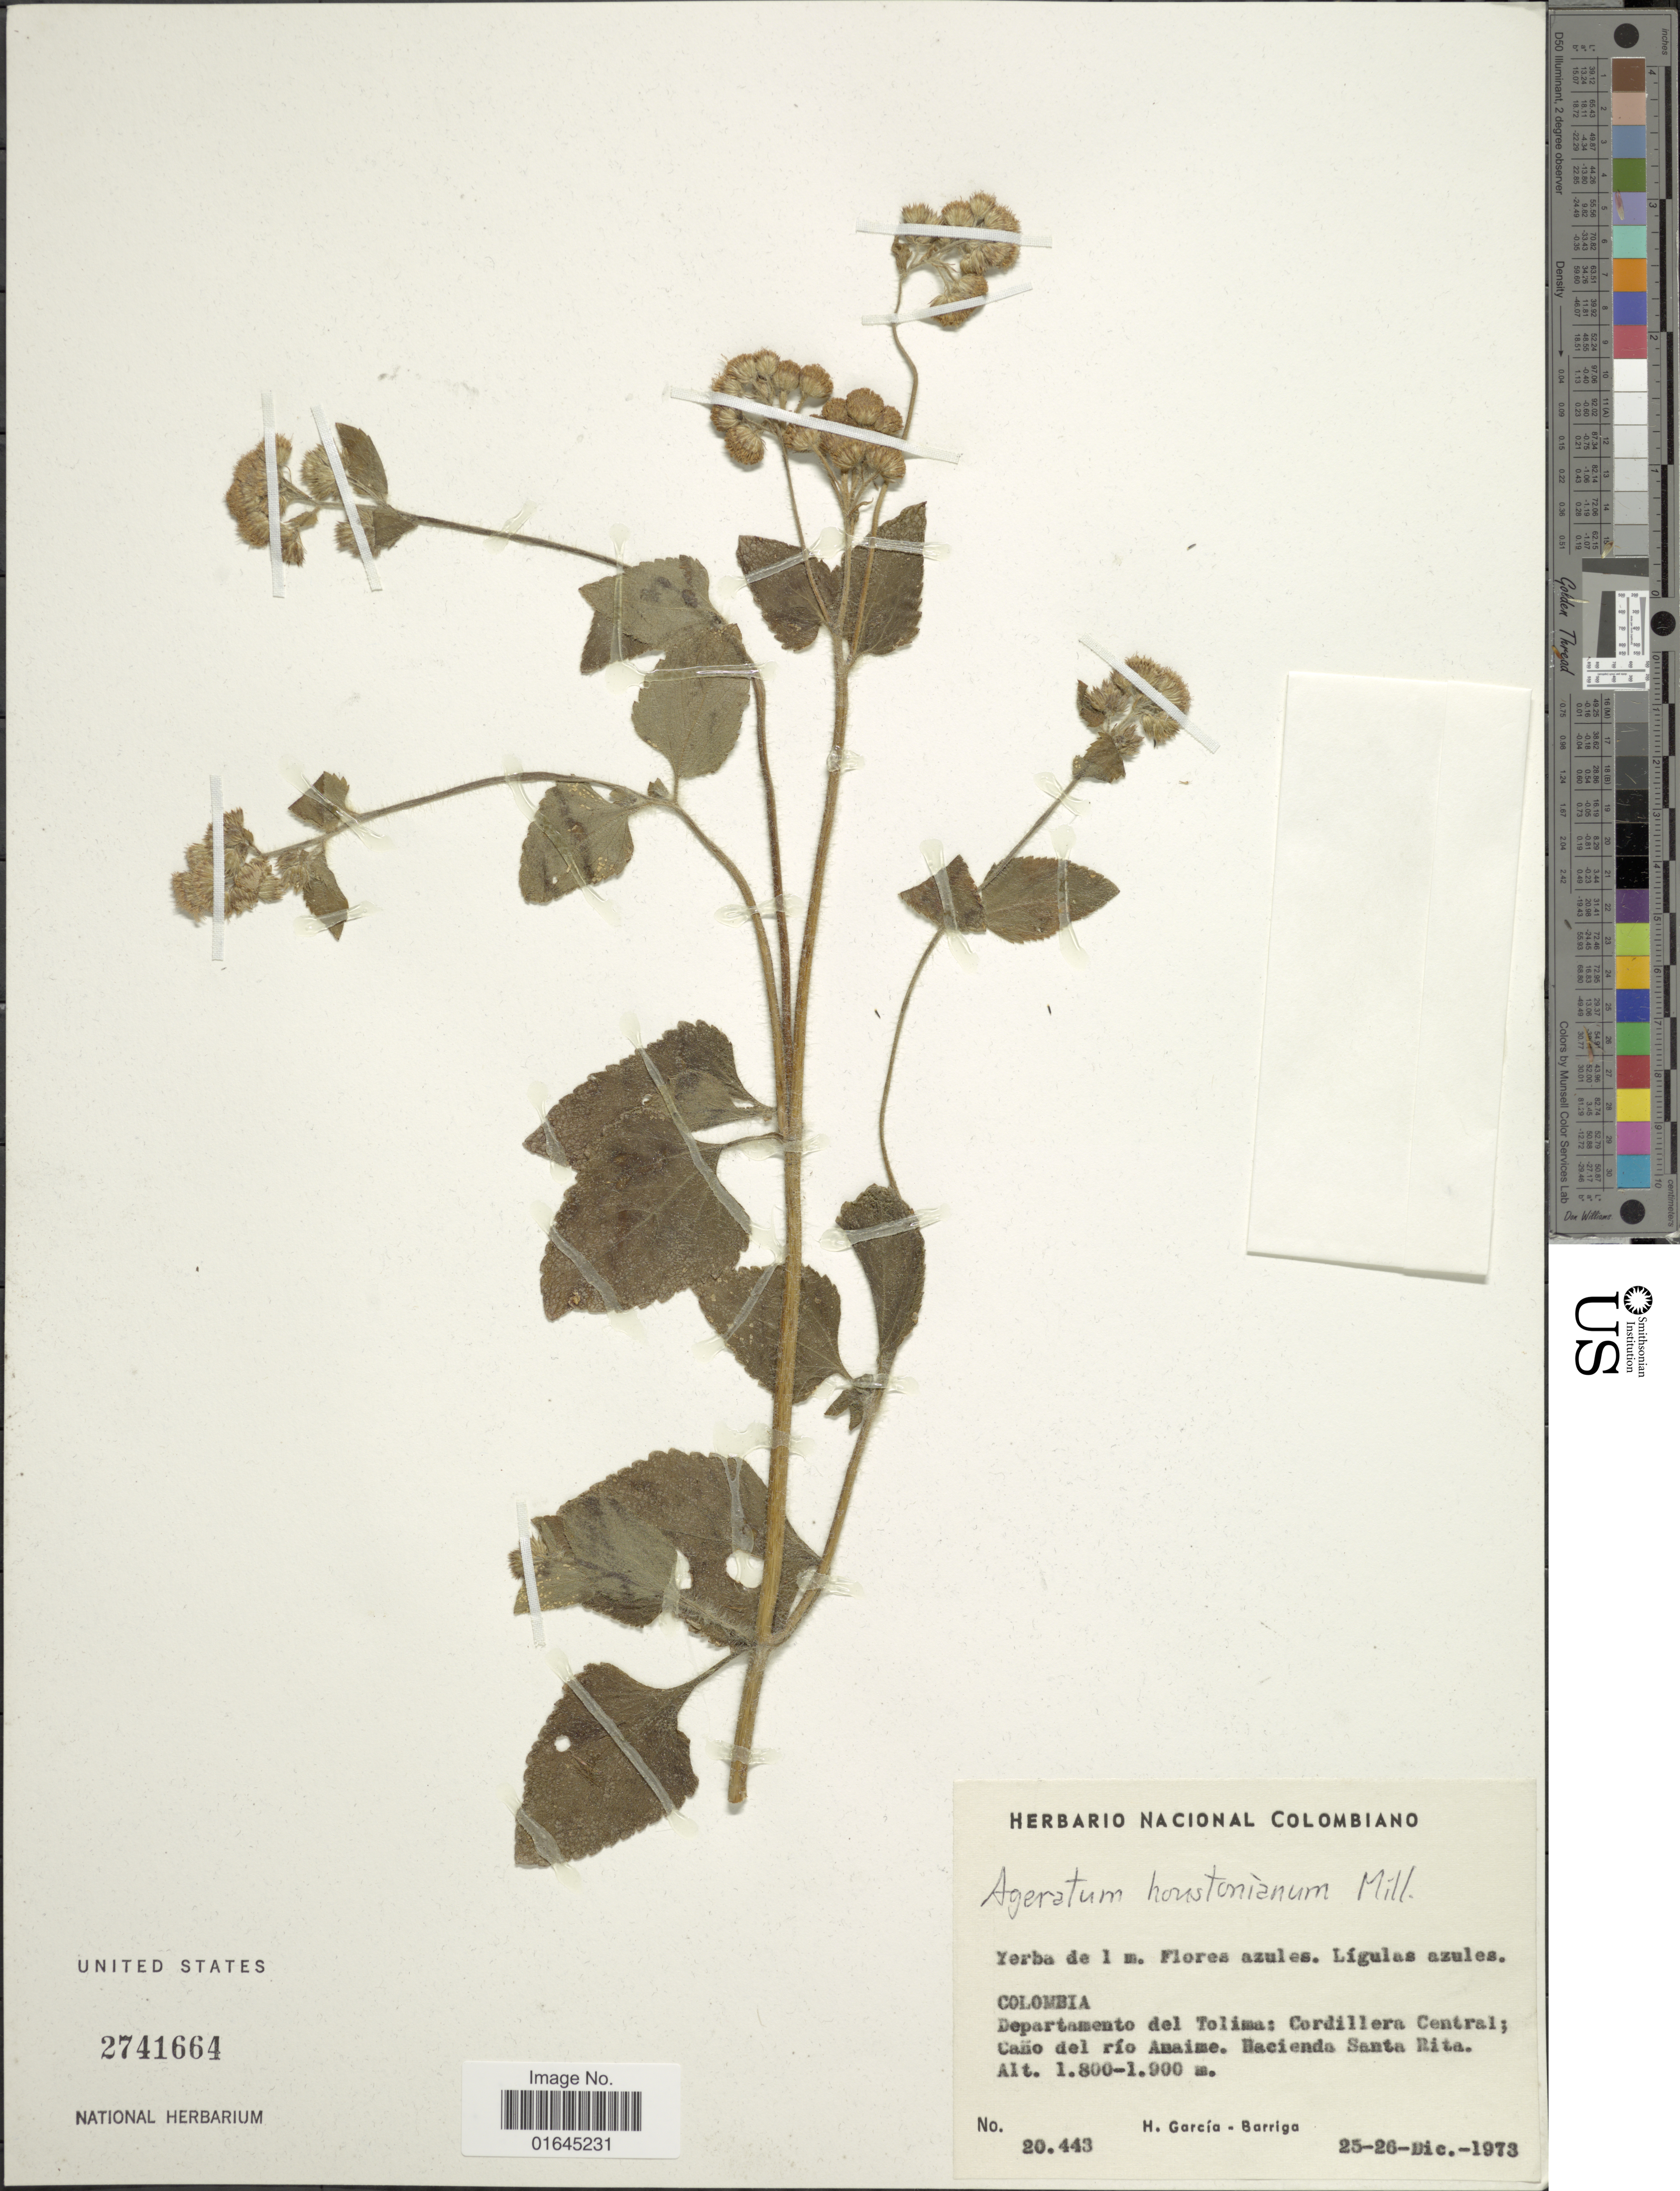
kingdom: Plantae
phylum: Tracheophyta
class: Magnoliopsida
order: Asterales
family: Asteraceae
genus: Ageratum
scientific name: Ageratum houstonianum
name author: Mill.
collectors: H. García Barriga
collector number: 20443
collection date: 1973-12-25/1973-12-26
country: Colombia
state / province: Tolima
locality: Departamento del Tolima: Cordillera Central: Caño del río Anaime. Hacienda Santa Rita.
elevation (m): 1800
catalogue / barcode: US 2741664